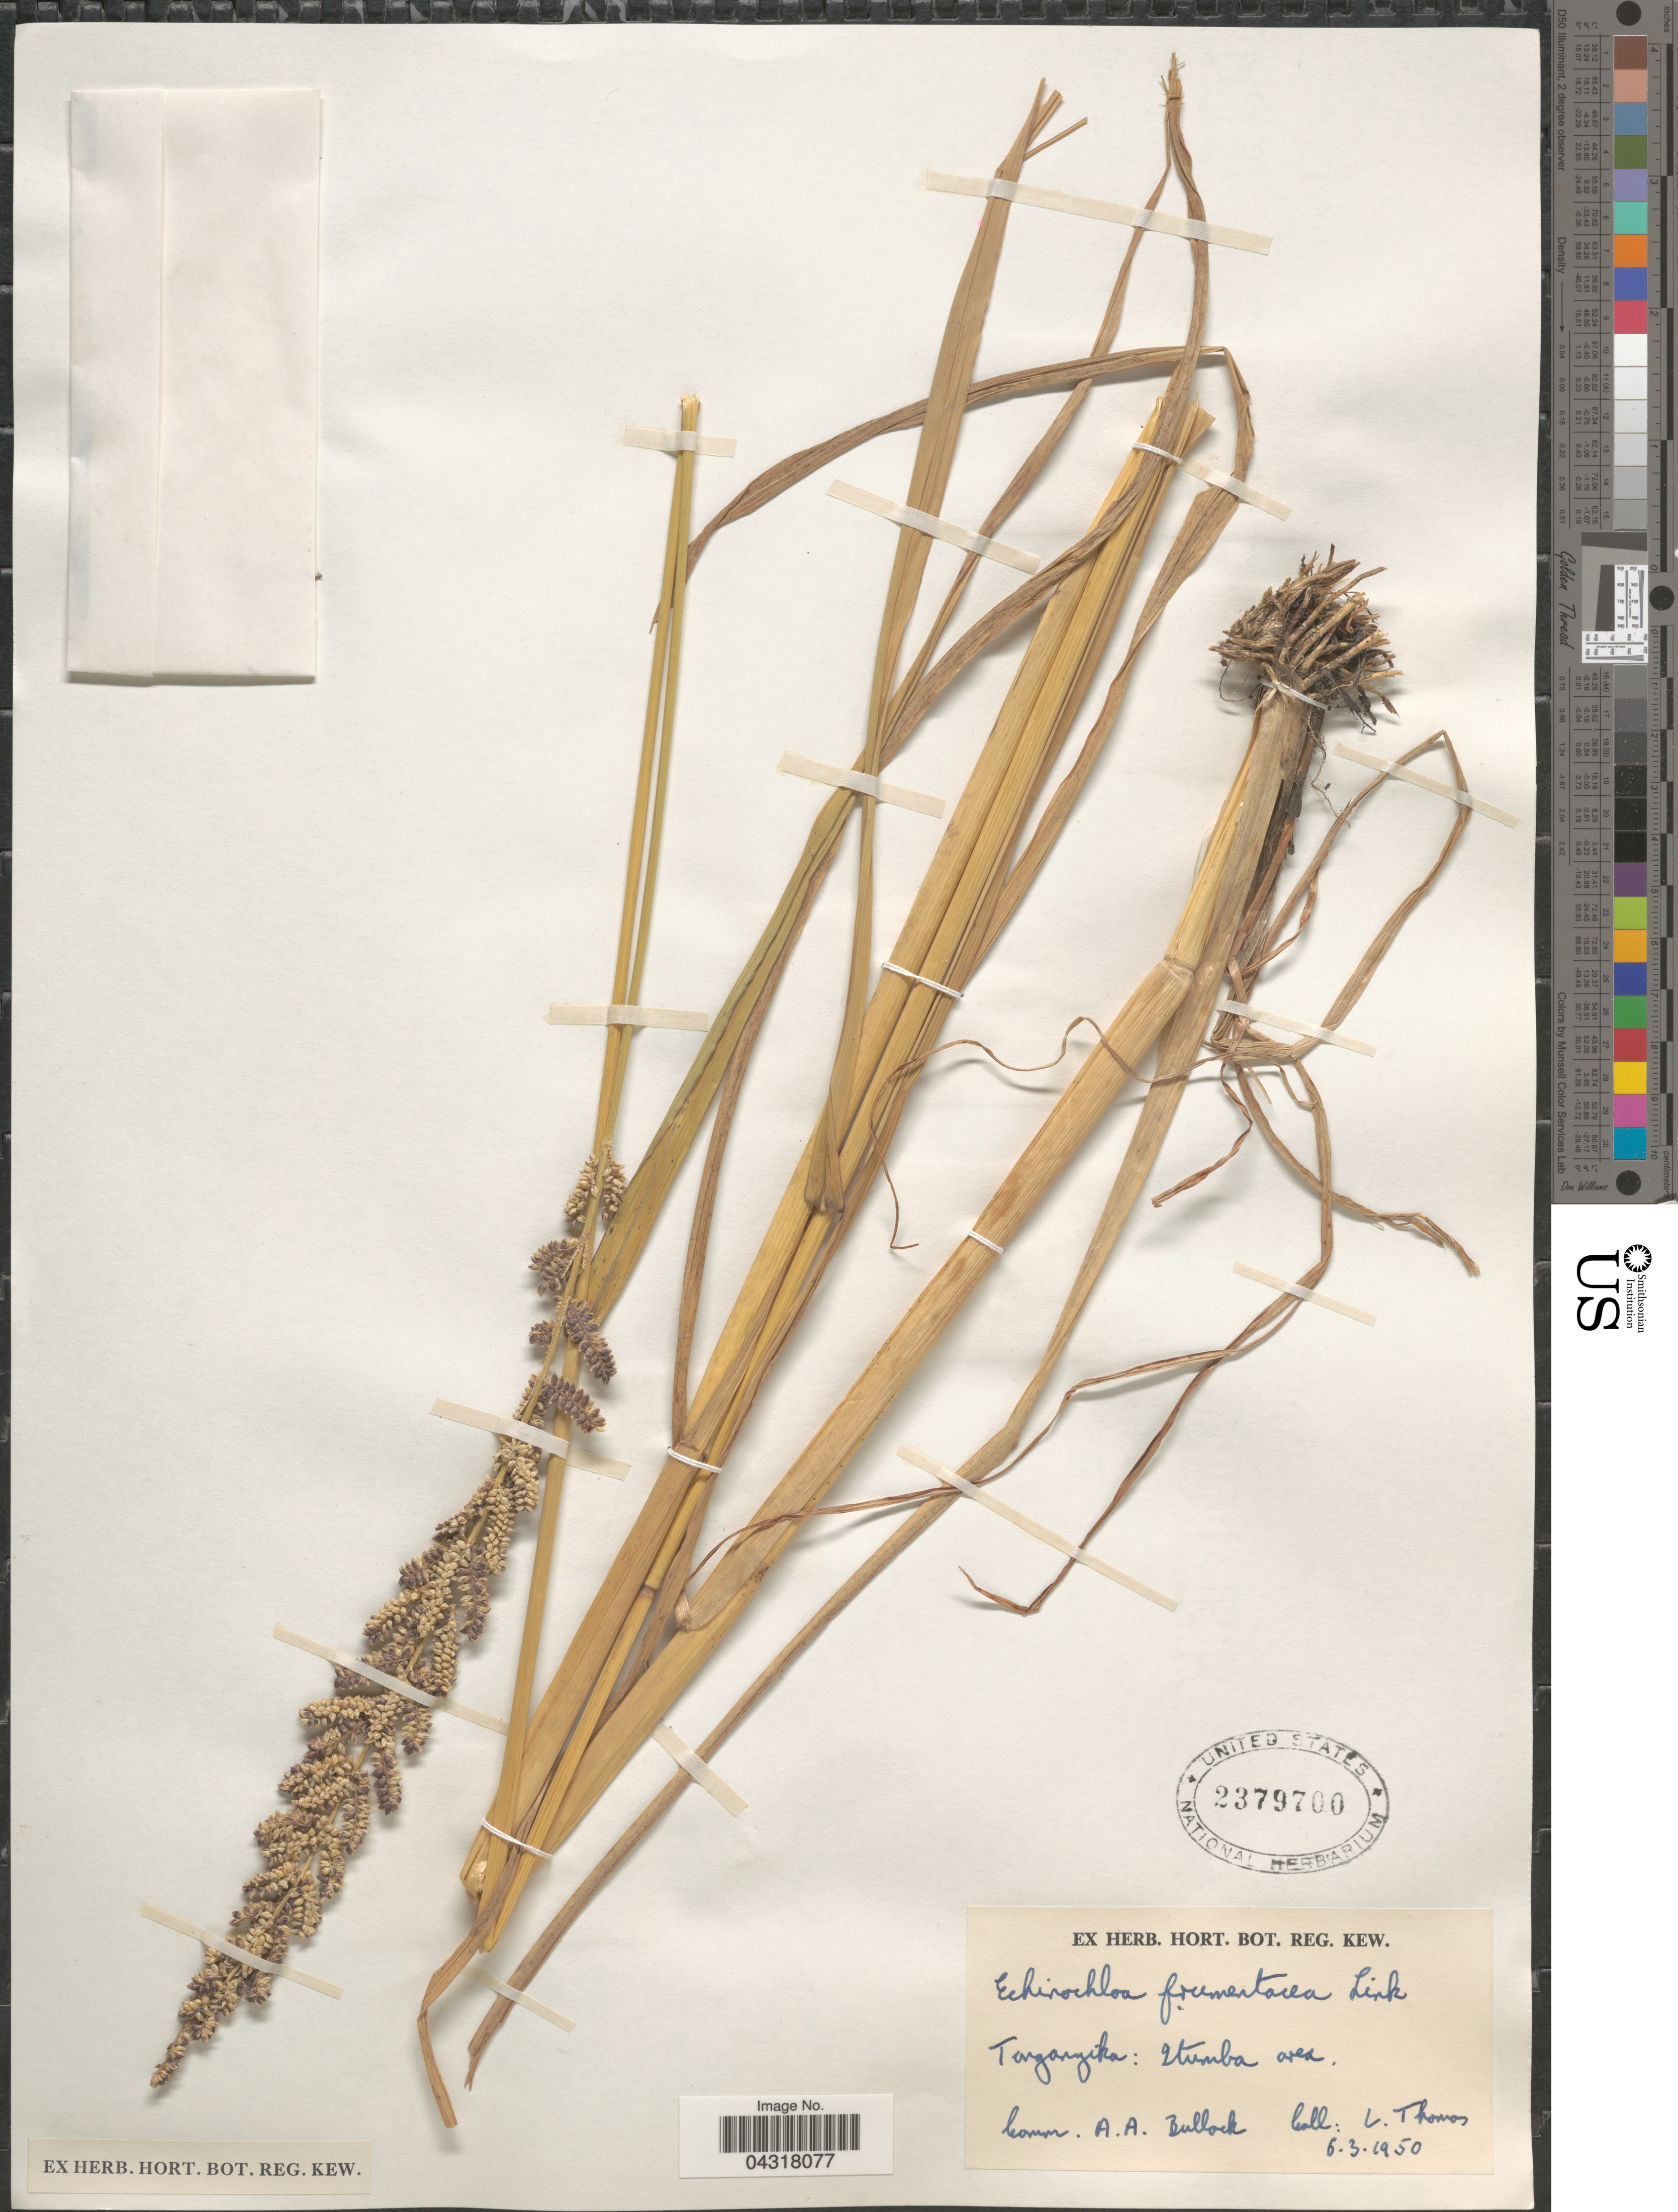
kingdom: Plantae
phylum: Tracheophyta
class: Liliopsida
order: Poales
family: Poaceae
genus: Echinochloa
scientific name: Echinochloa sp.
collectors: L. Thomas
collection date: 1950-03-06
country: Tanzania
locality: Tanganyika: Itumba area.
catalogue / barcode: US 2379700